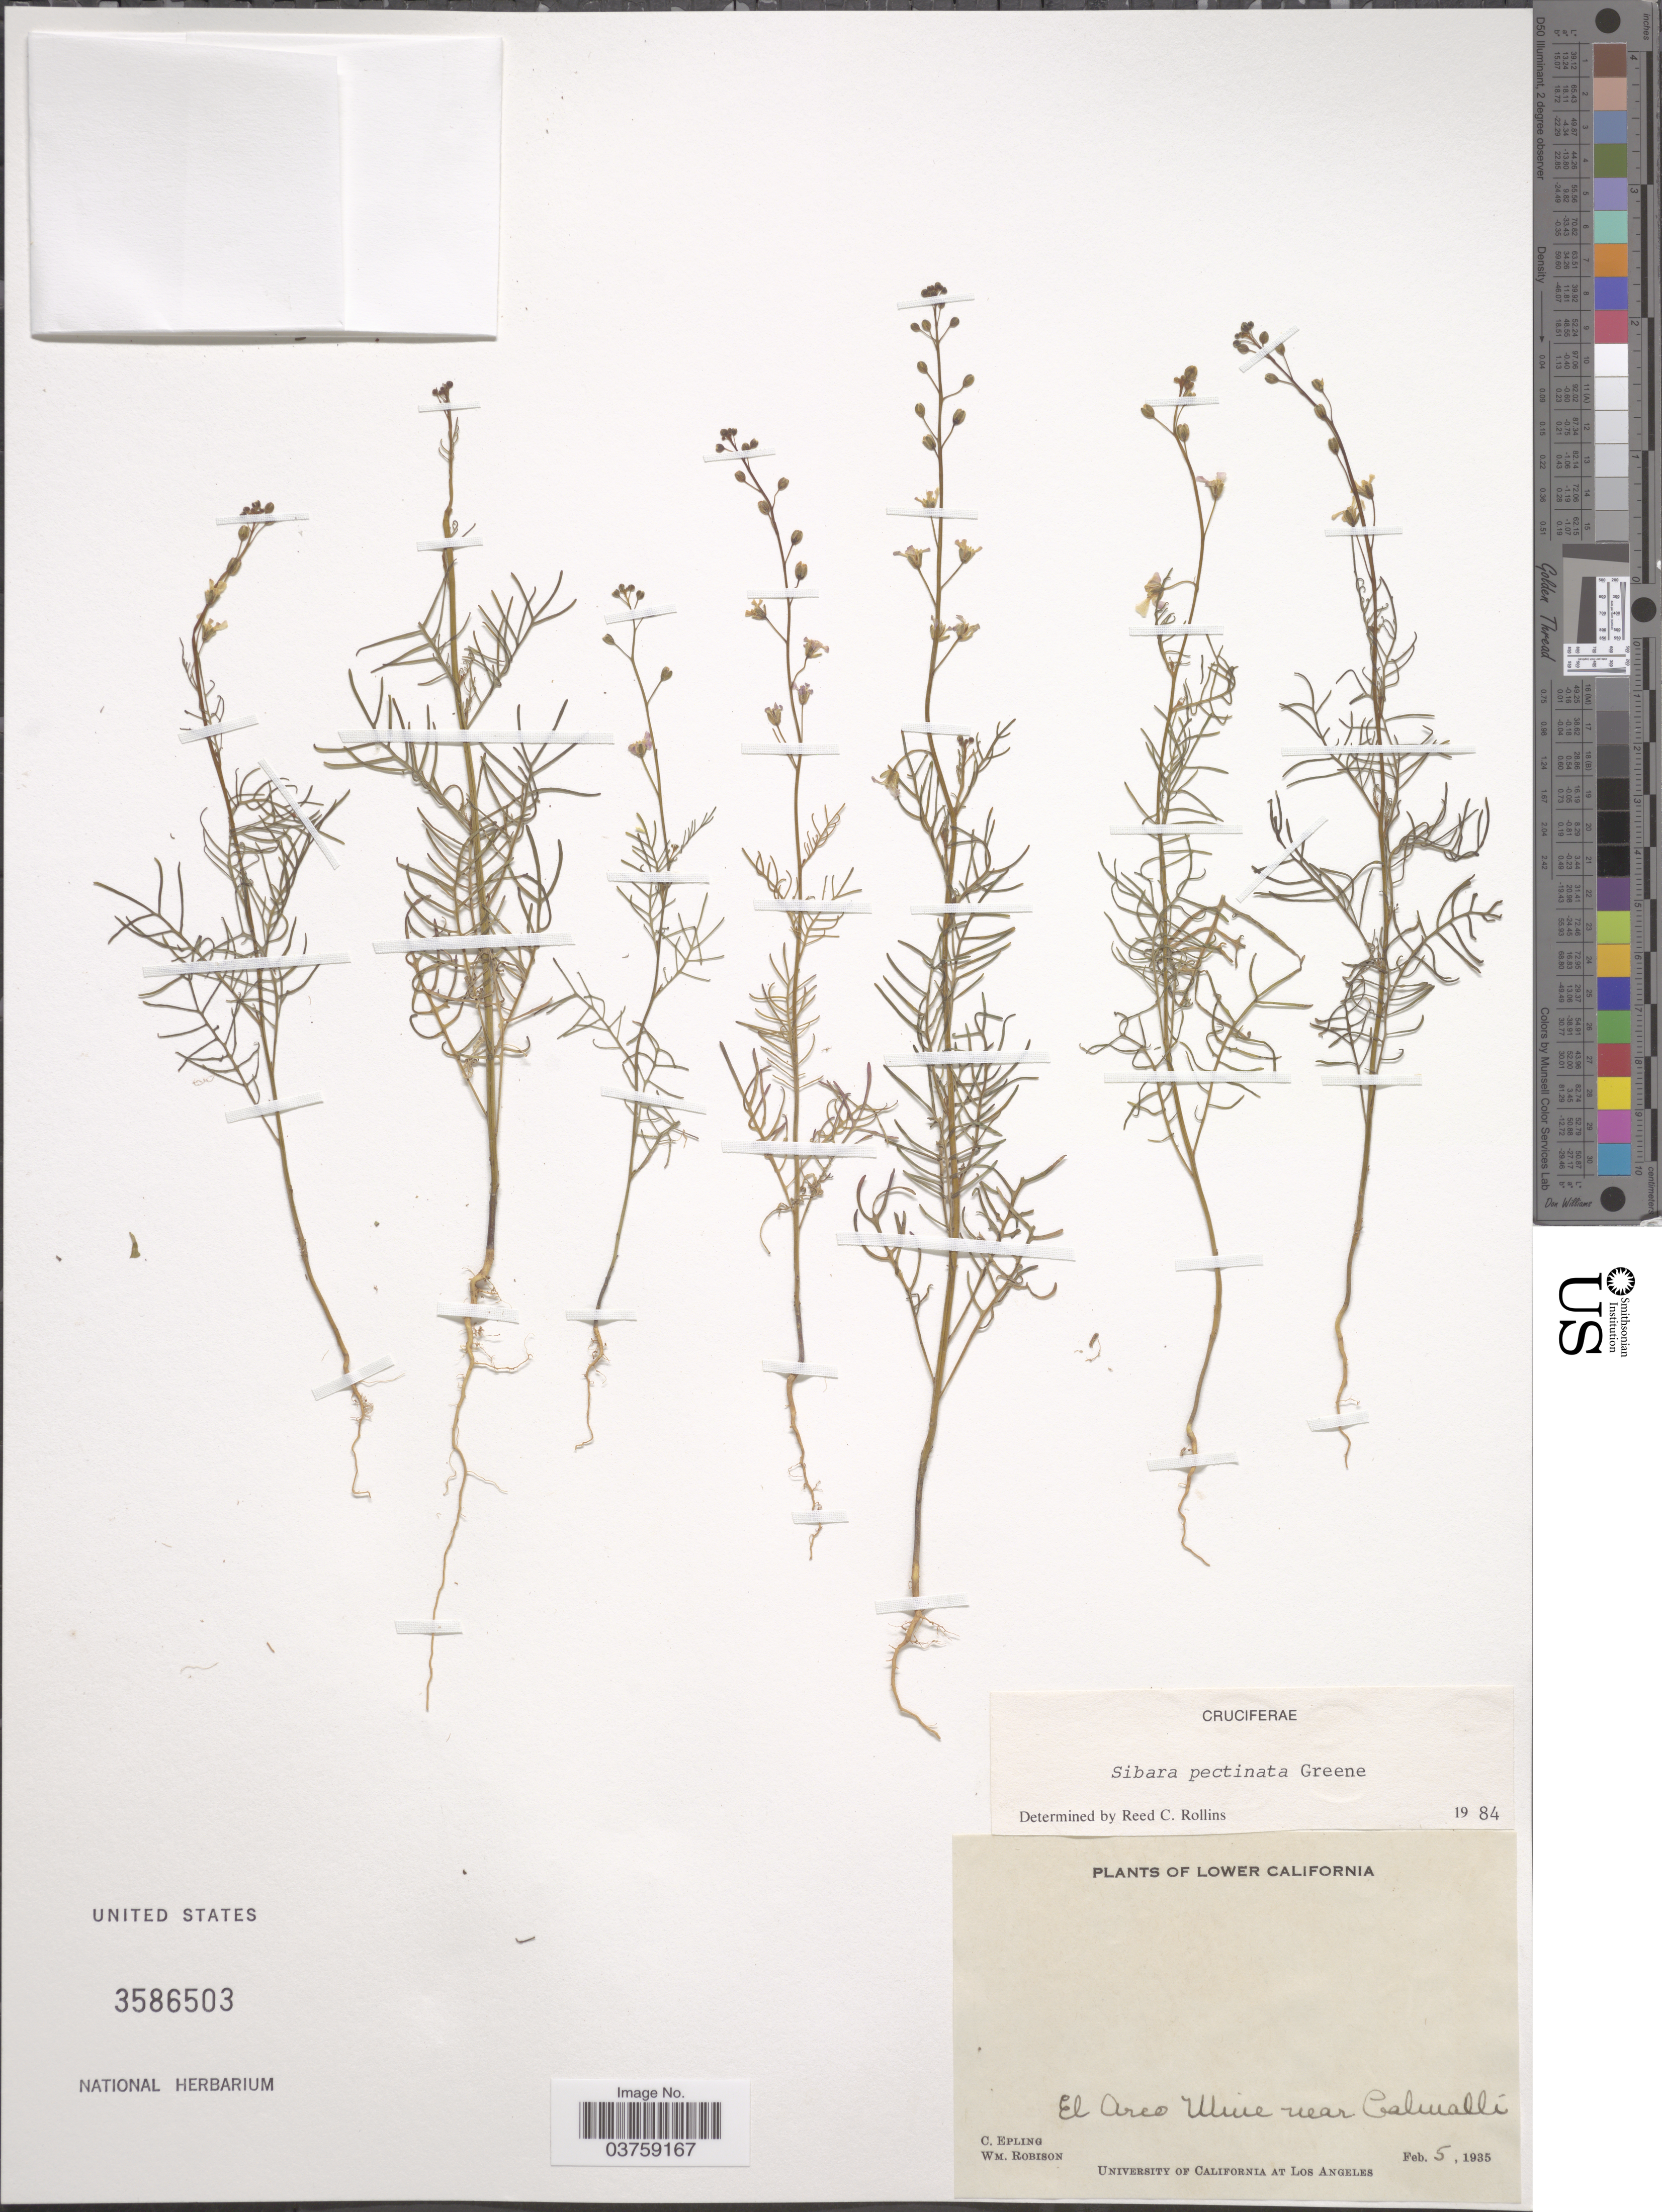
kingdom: Plantae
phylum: Tracheophyta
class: Magnoliopsida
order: Brassicales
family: Brassicaceae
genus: Sibara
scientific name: Sibara laxa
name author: (S. Watson) Greene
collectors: C. C. Epling & W. Robinson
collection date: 1935-02-05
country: Mexico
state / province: Baja California Norte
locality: Lower California. El Arco Wine near Calmalli.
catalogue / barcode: US 3586503